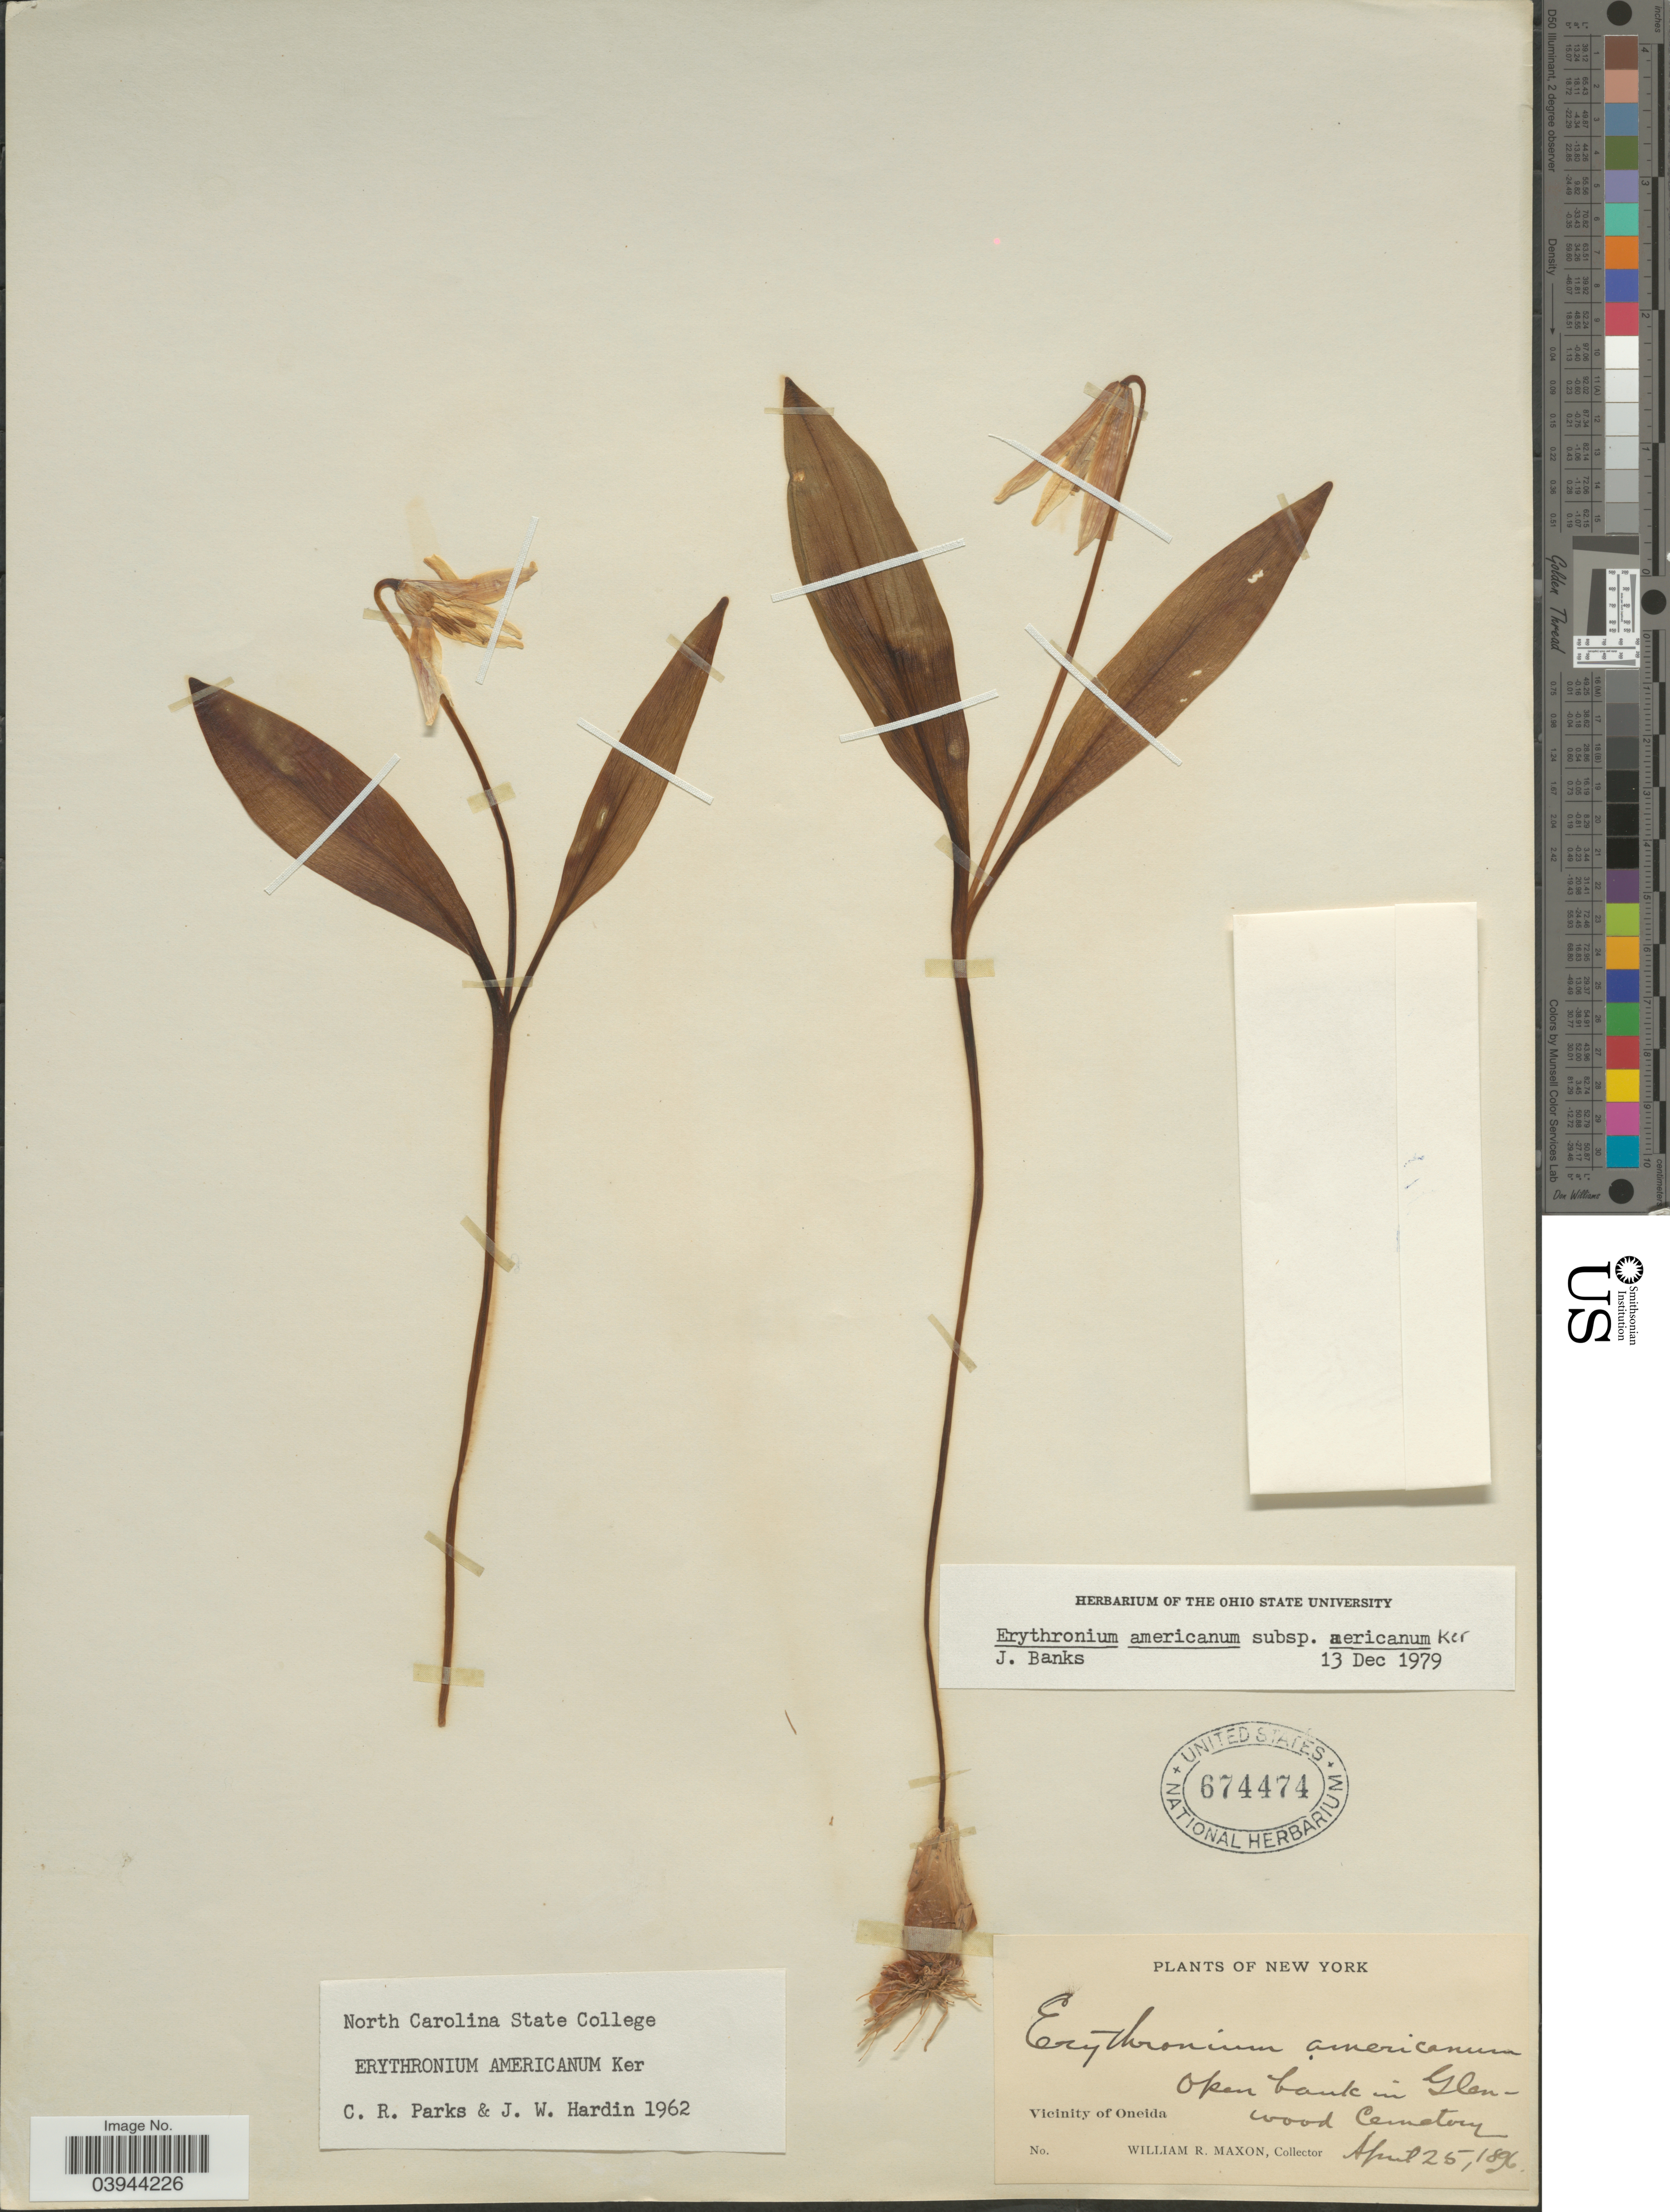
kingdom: Plantae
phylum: Tracheophyta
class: Liliopsida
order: Liliales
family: Liliaceae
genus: Erythronium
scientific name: Erythronium americanum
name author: Ker Gawl.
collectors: W. R. Maxon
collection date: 1896-04-25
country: United States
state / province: New York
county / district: Oneida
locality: Vicinity of Oneida. Open bank in Glenwood County.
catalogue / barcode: US 674474